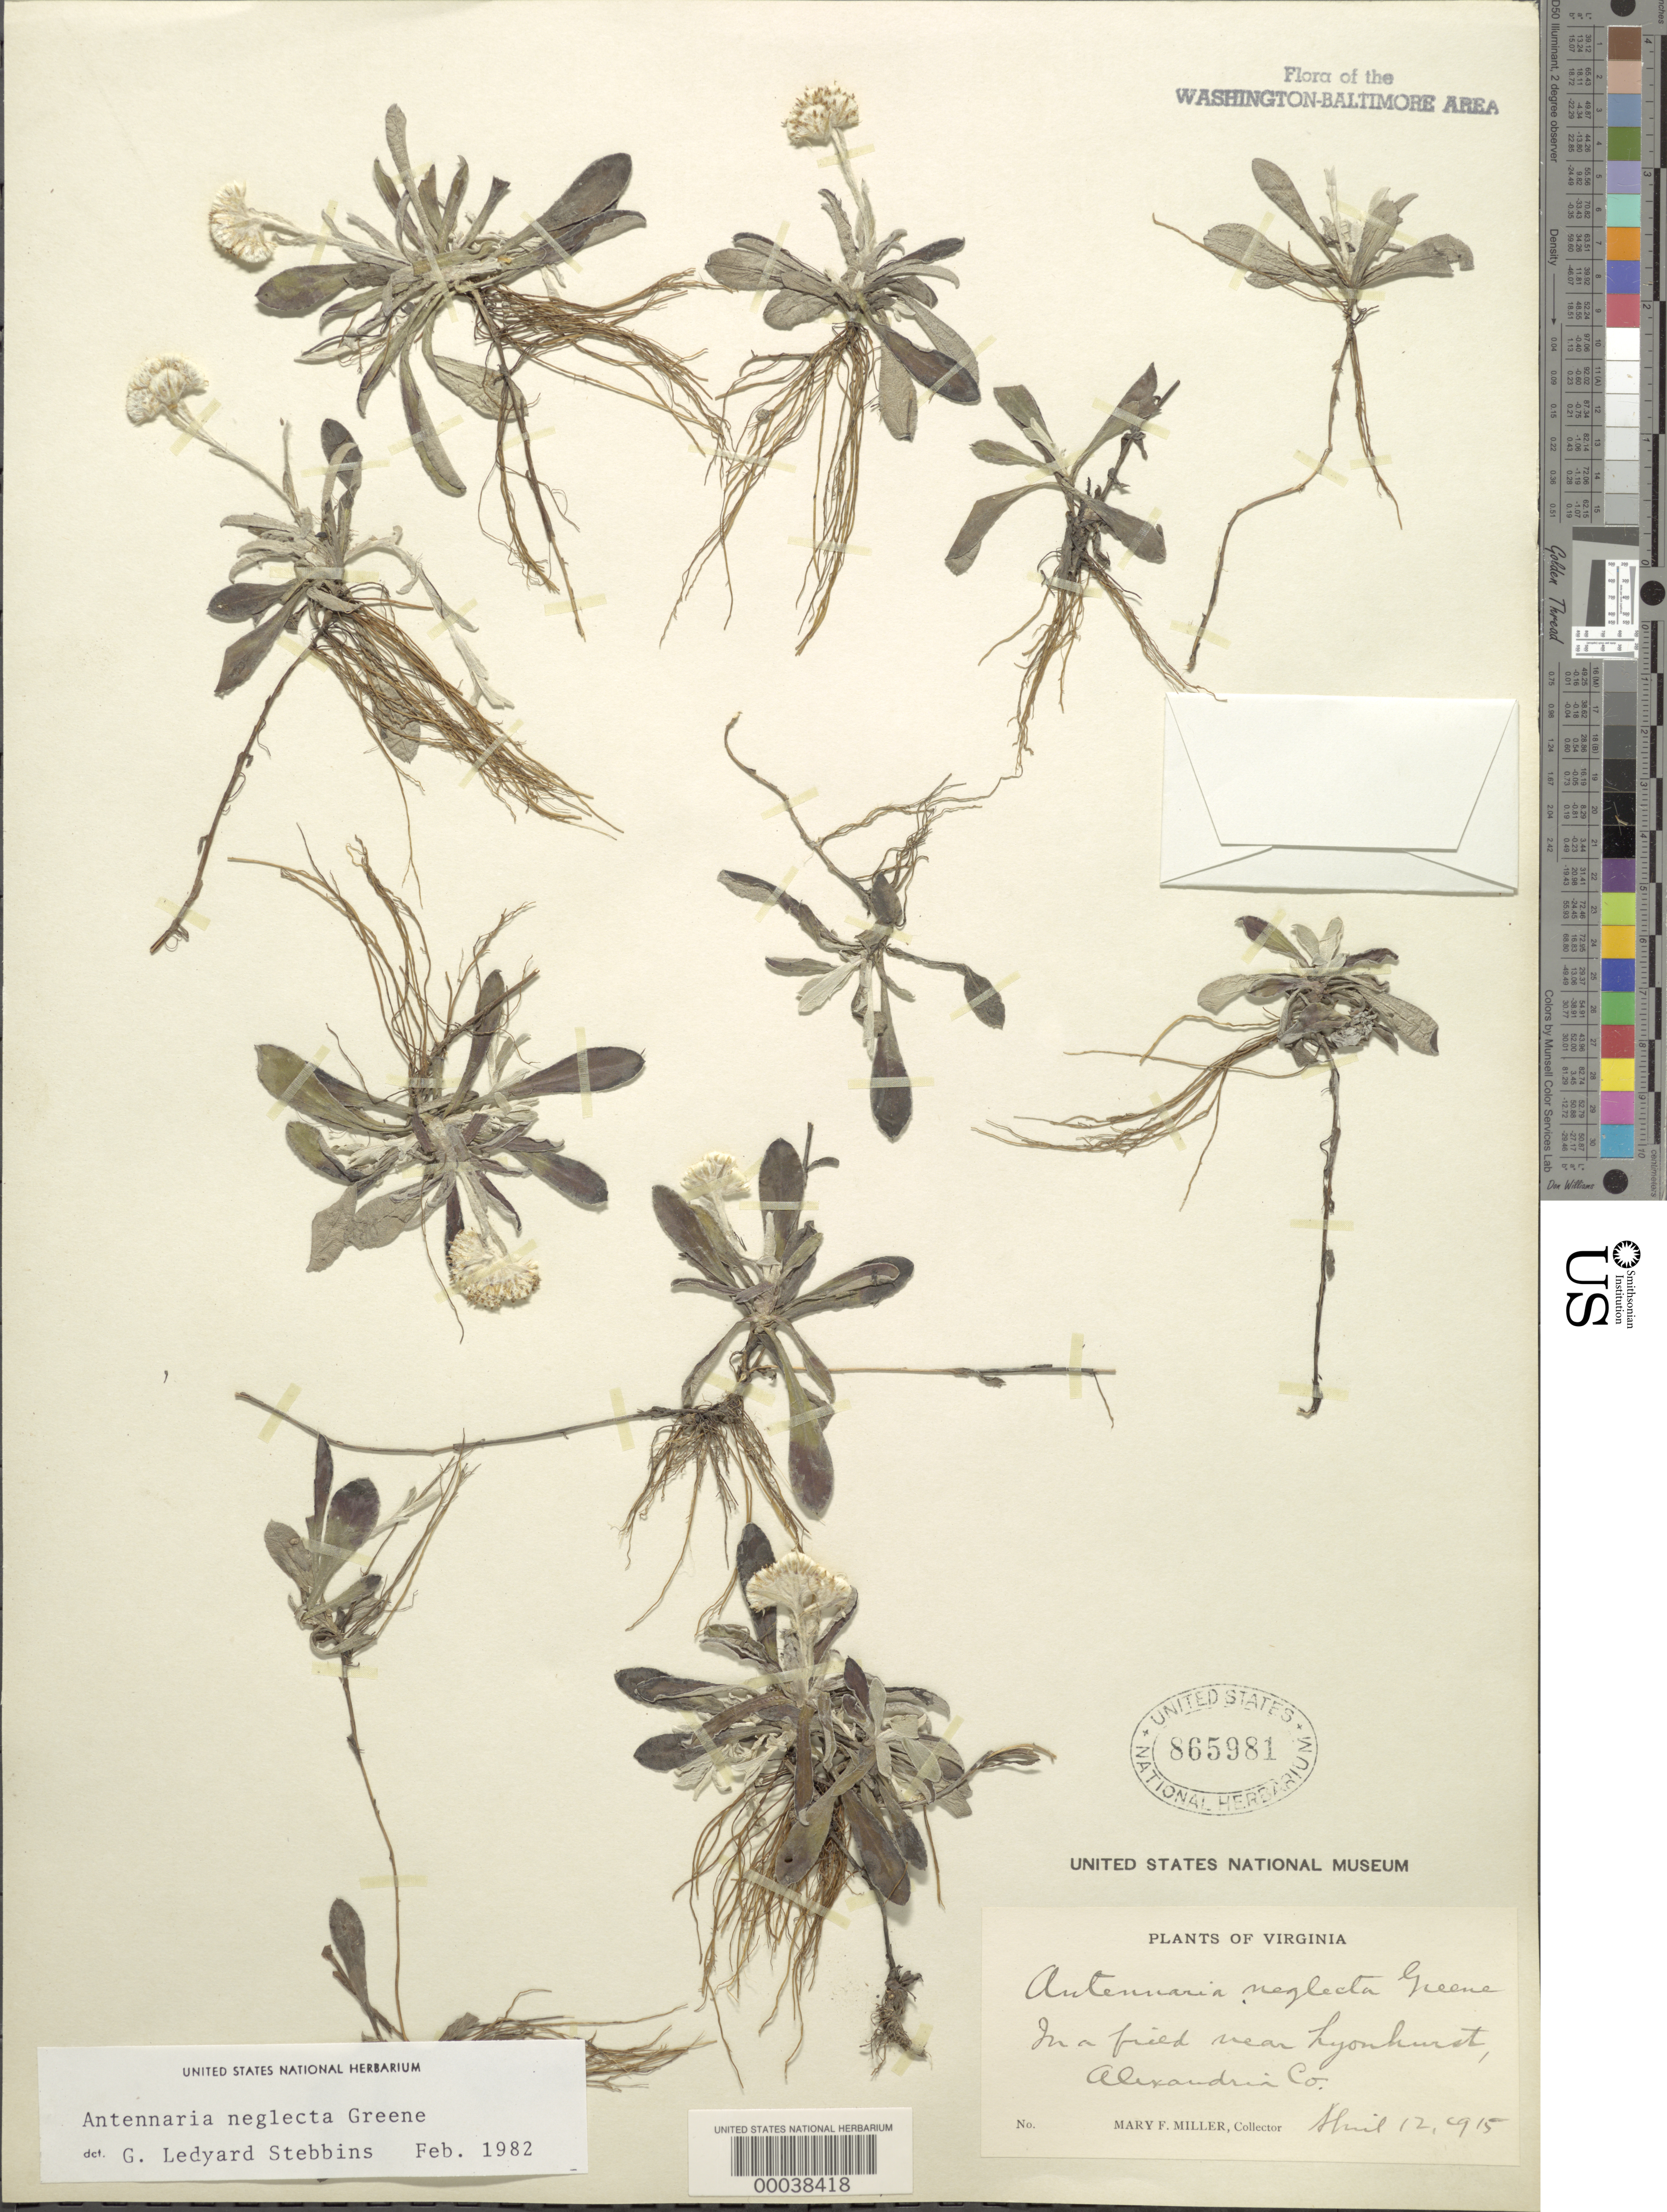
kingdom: Plantae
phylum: Tracheophyta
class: Magnoliopsida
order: Asterales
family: Asteraceae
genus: Antennaria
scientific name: Antennaria neglecta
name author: Greene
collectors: M. F. Miller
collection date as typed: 12 Apr 1915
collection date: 1915-04-12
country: United States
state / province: Virginia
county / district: Arlington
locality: Near Lyonhurst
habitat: Field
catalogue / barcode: US 865981